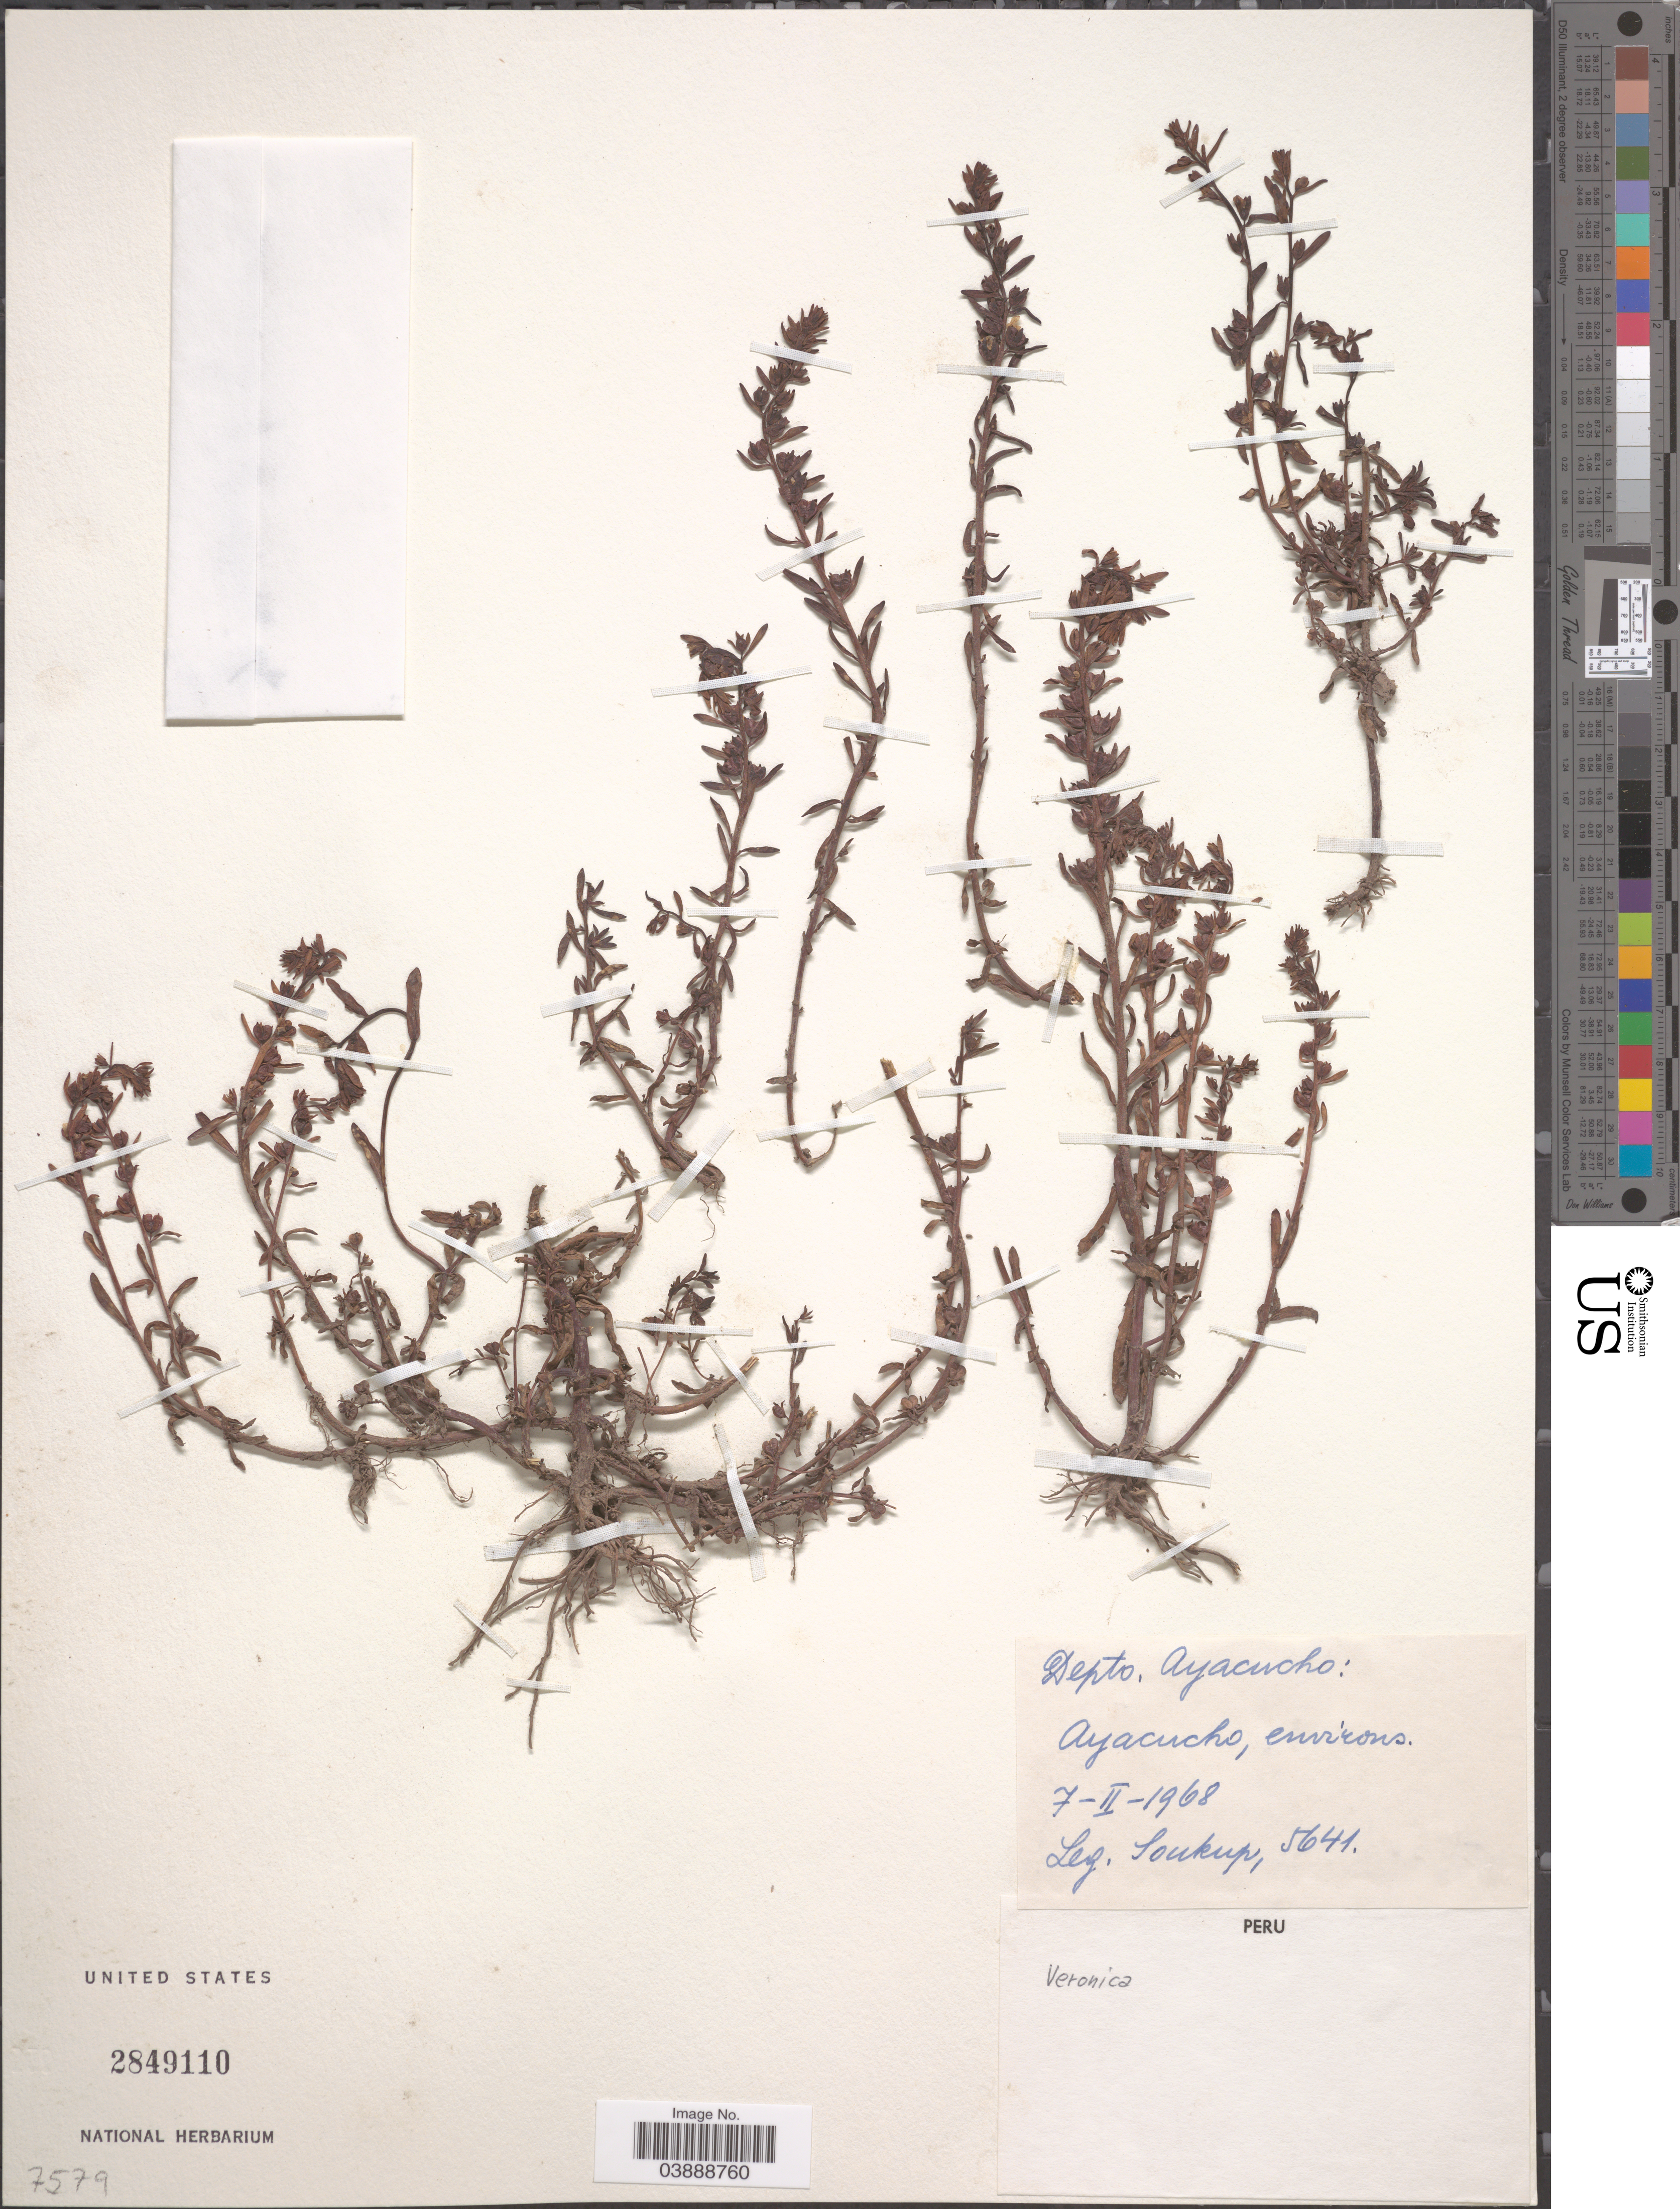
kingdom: Plantae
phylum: Tracheophyta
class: Magnoliopsida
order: Lamiales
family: Plantaginaceae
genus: Veronica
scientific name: Veronica peregrina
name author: L.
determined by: Albach, Dirk C.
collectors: -- Soukup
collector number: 5641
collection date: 1968-02-07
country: Peru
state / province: Ayacucho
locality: Depto. Ayacucho: Ayacucho, environs.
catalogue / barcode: US 2849110